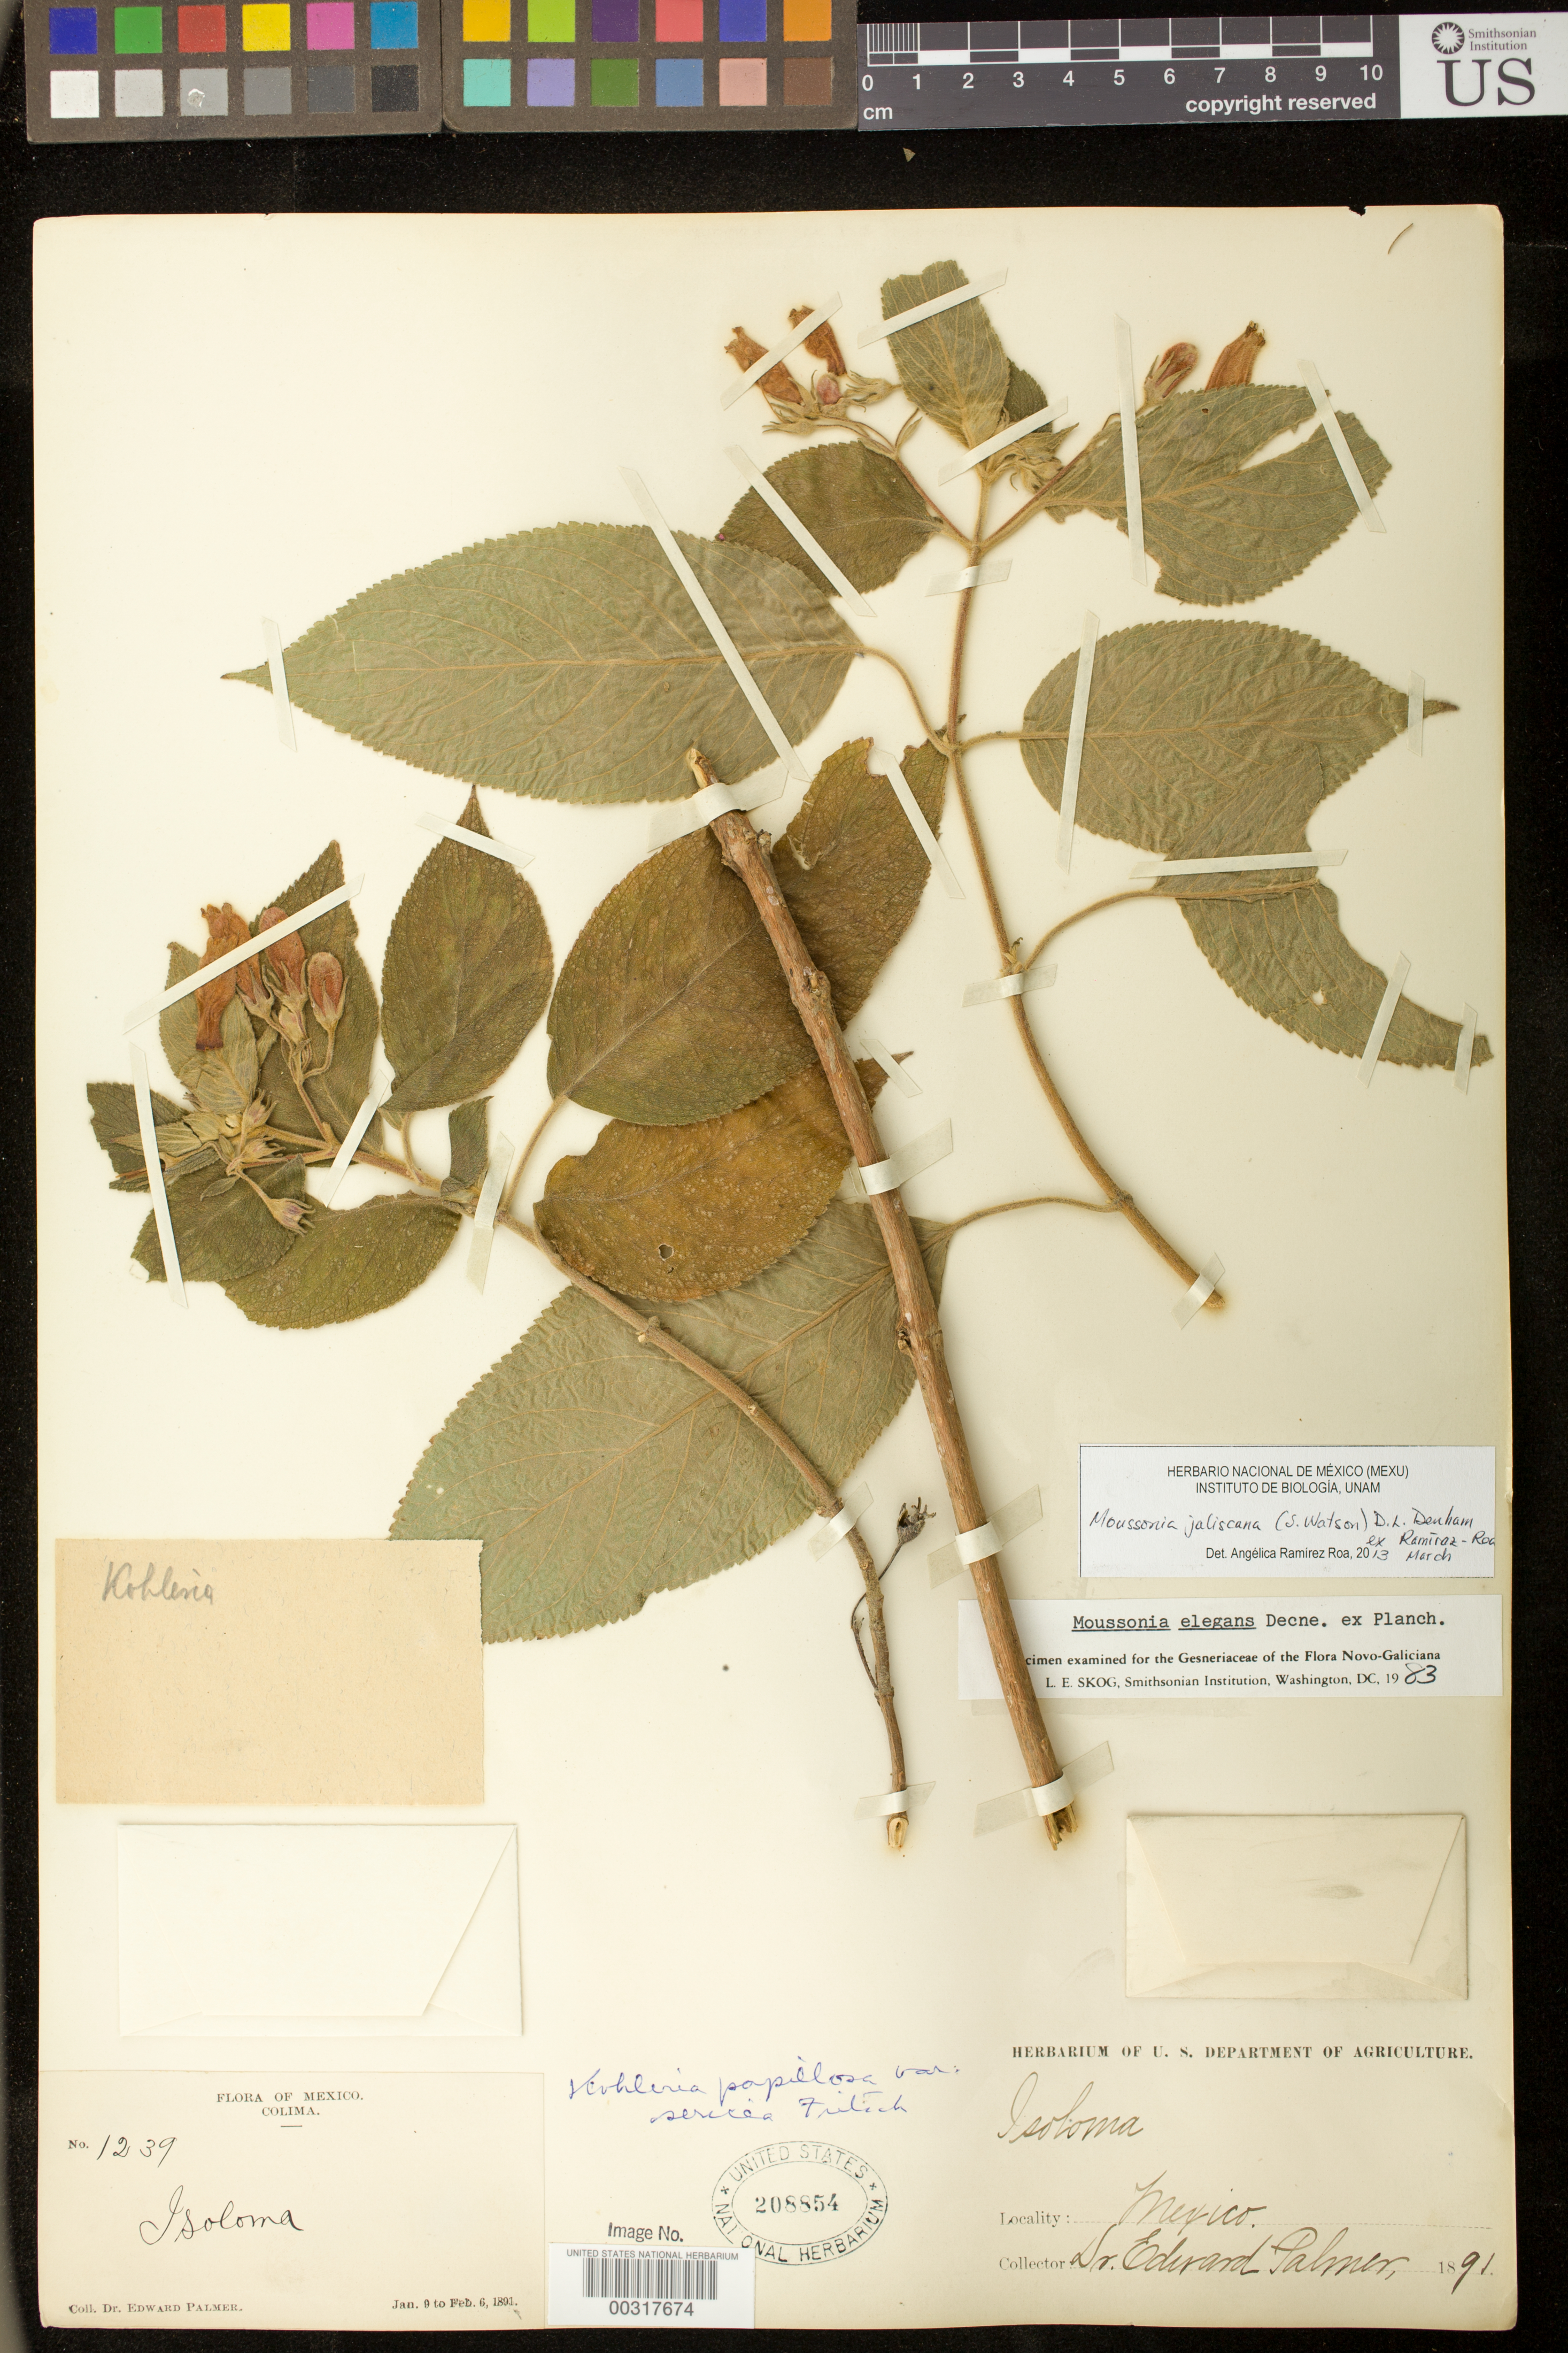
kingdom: Plantae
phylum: Tracheophyta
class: Magnoliopsida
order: Lamiales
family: Gesneriaceae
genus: Moussonia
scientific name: Moussonia jaliscana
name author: (S. Watson) D.L. Denham ex Ram.-Roa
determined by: Ramírez-Roa, A.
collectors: E. Palmer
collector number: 1239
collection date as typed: Jan-Feb 1891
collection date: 1891-01/1891-02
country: Mexico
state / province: Colima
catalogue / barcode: US 208854